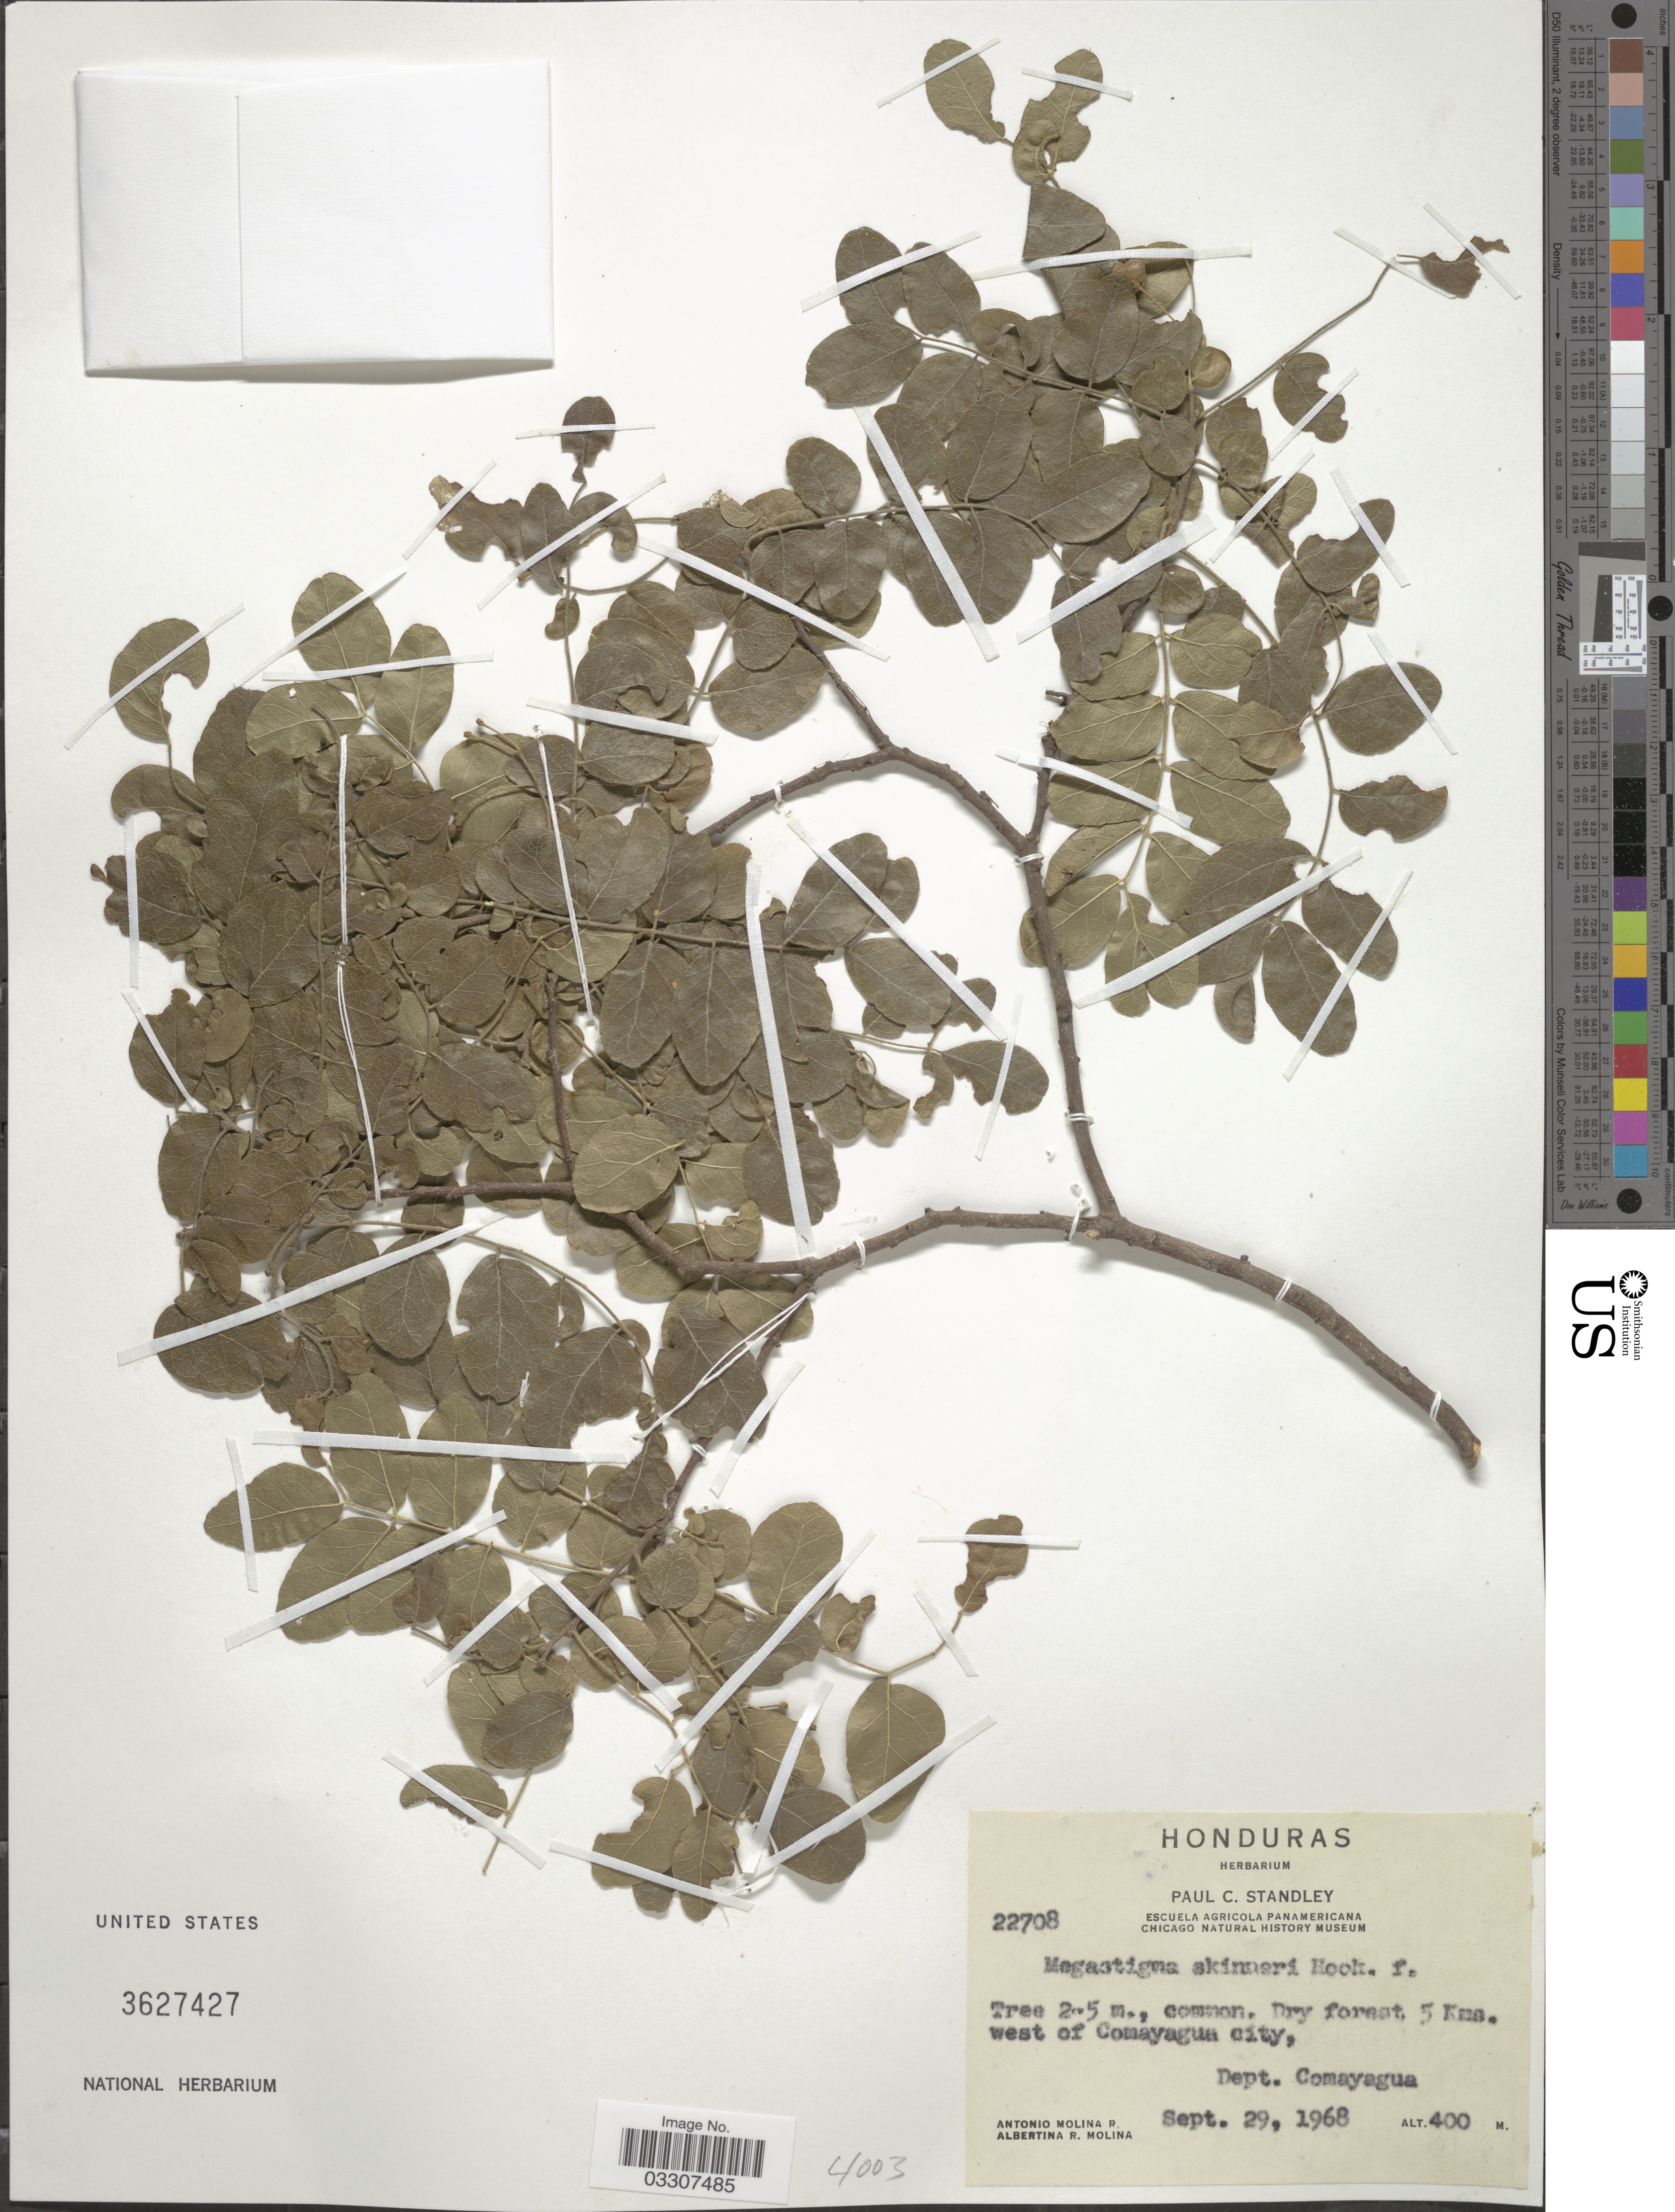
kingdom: Plantae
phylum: Tracheophyta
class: Magnoliopsida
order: Sapindales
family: Rutaceae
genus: Megastigma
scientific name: Megastigma skinneri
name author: Hook. f.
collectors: A. Molina R. & A. R. Molina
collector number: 22708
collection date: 1968-09-29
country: Honduras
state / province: Comayagua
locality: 5 Kms. west of Comayagua city, Dept. Comayagua.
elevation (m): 400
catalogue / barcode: US 3627427